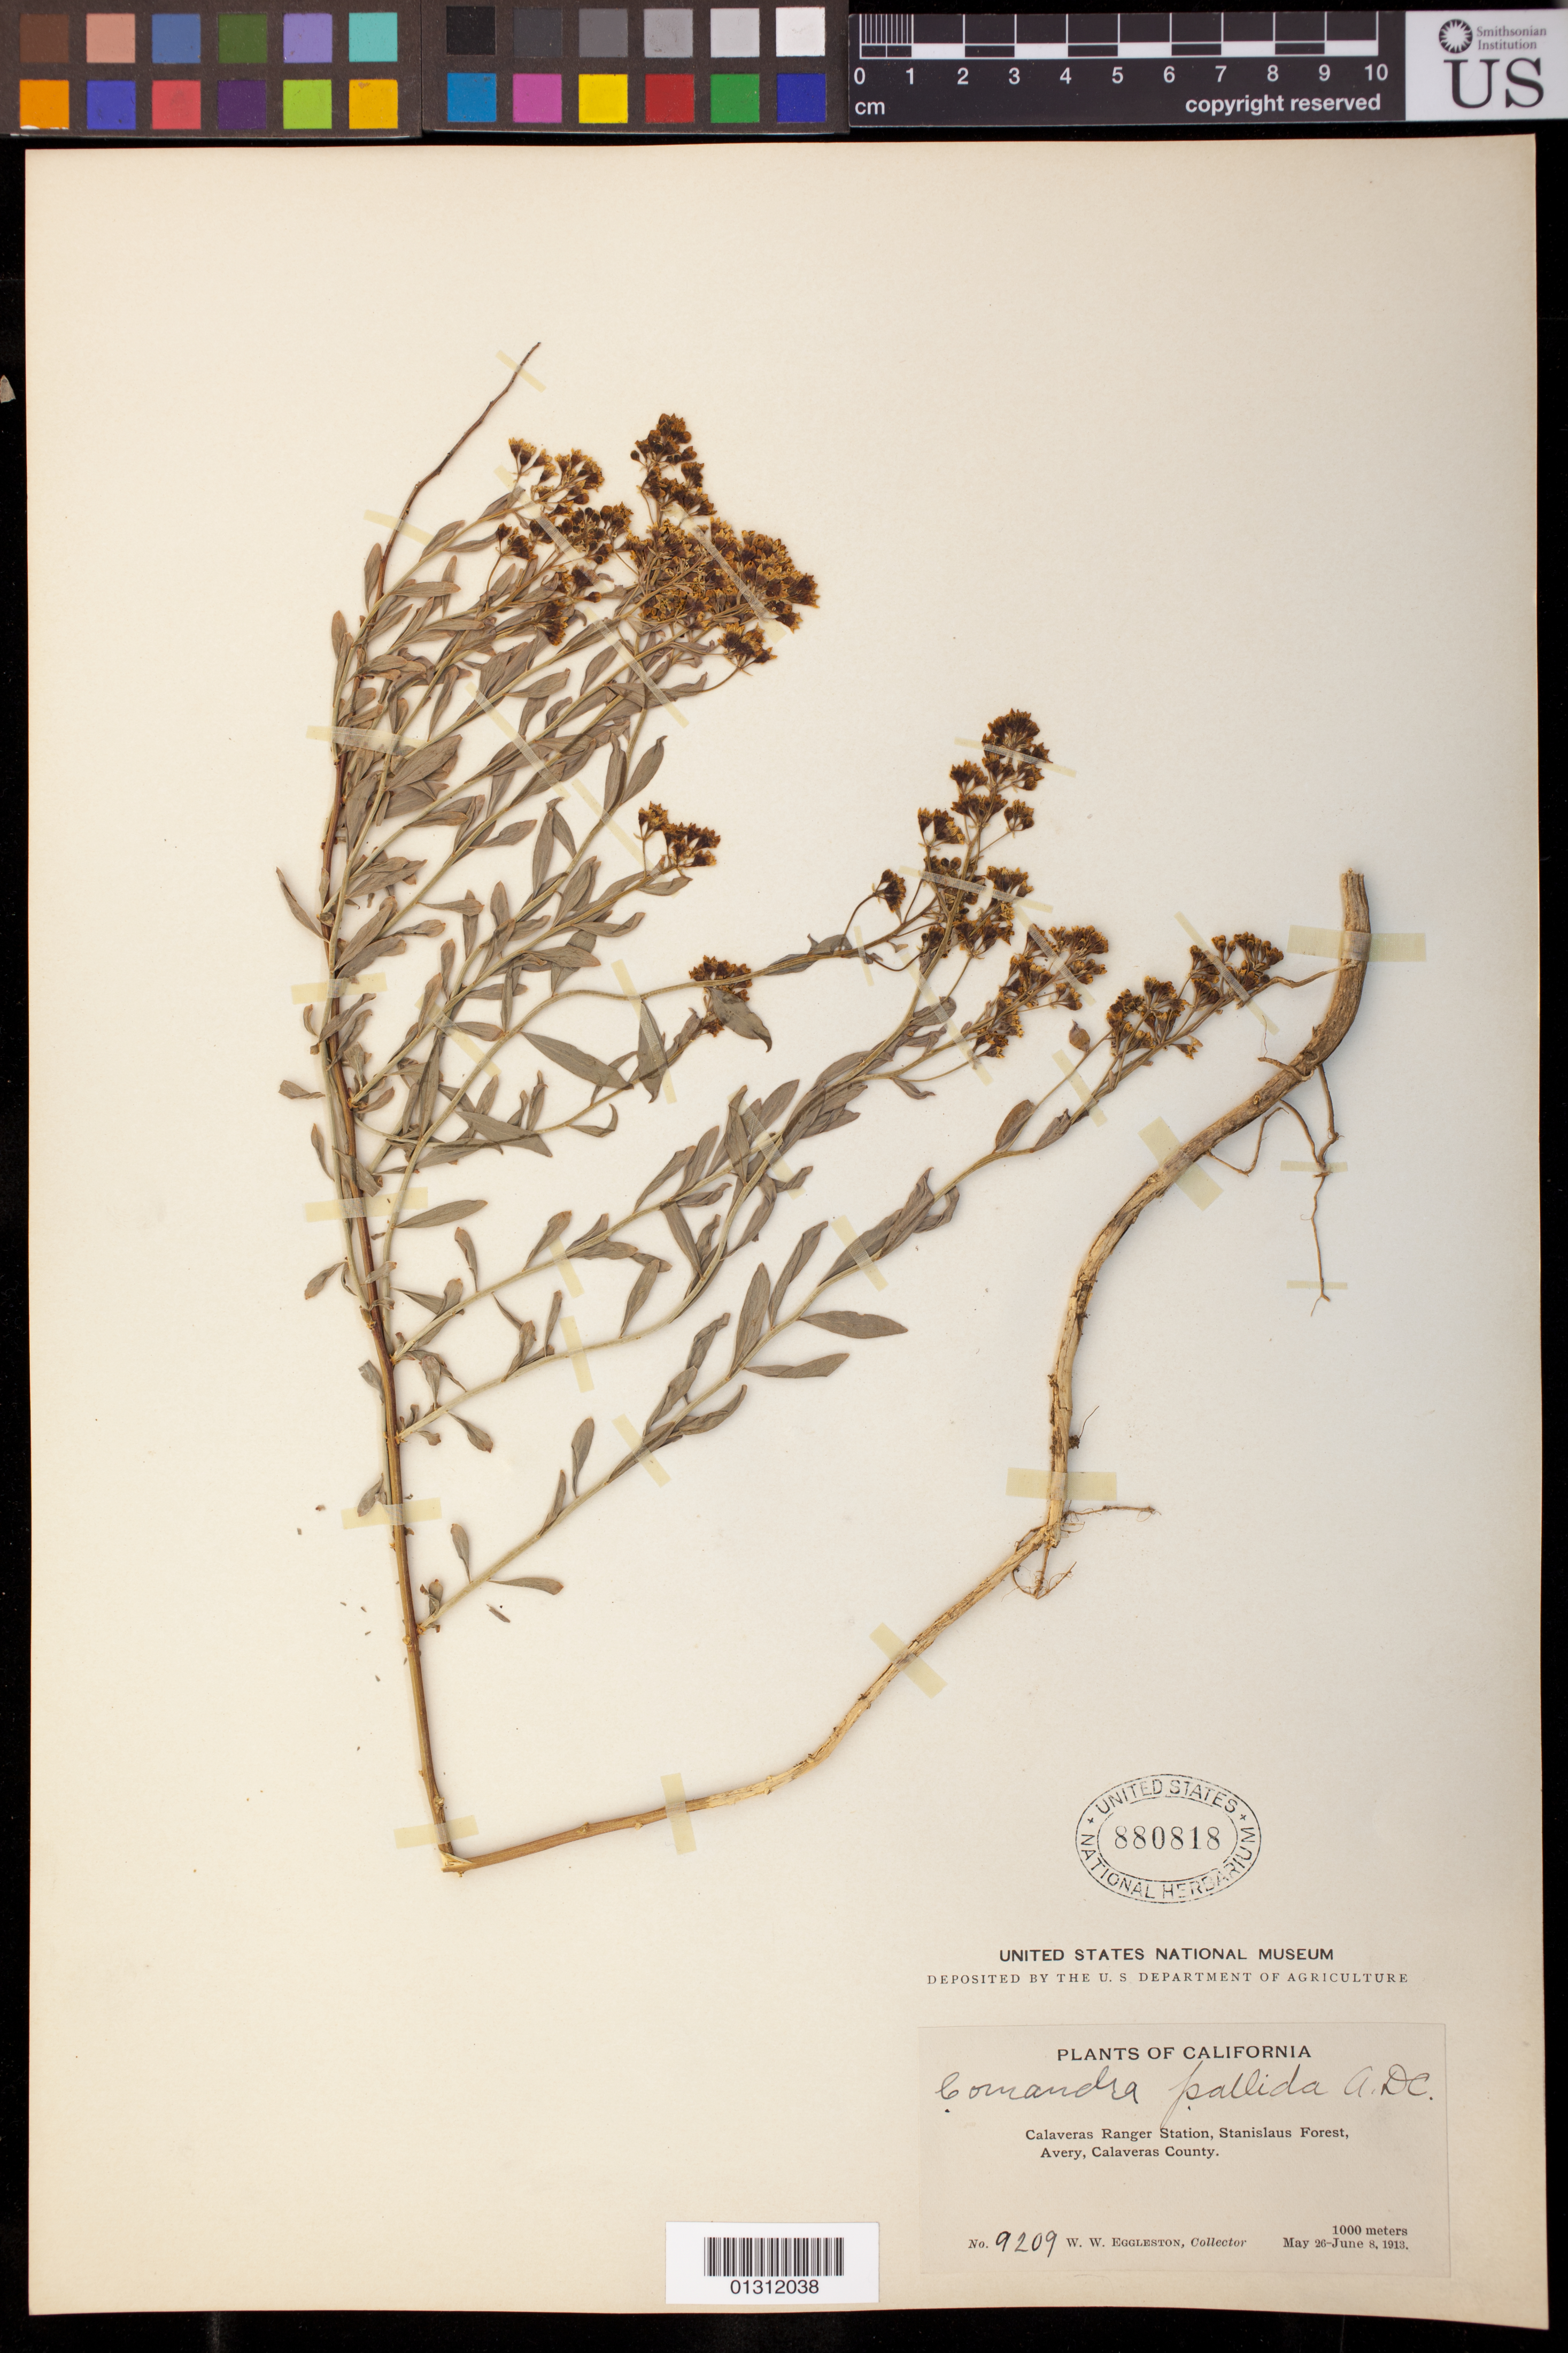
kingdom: Plantae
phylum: Tracheophyta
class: Magnoliopsida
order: Santalales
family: Comandraceae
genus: Comandra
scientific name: Comandra pallida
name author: A. DC.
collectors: W. W. Eggleston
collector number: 9209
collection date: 1913-05-26/1913-06-08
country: United States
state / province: California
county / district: Calaveras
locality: Calaveras Ranger Station, Stanislaus Forest, Avery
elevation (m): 1000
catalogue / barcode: US 880818